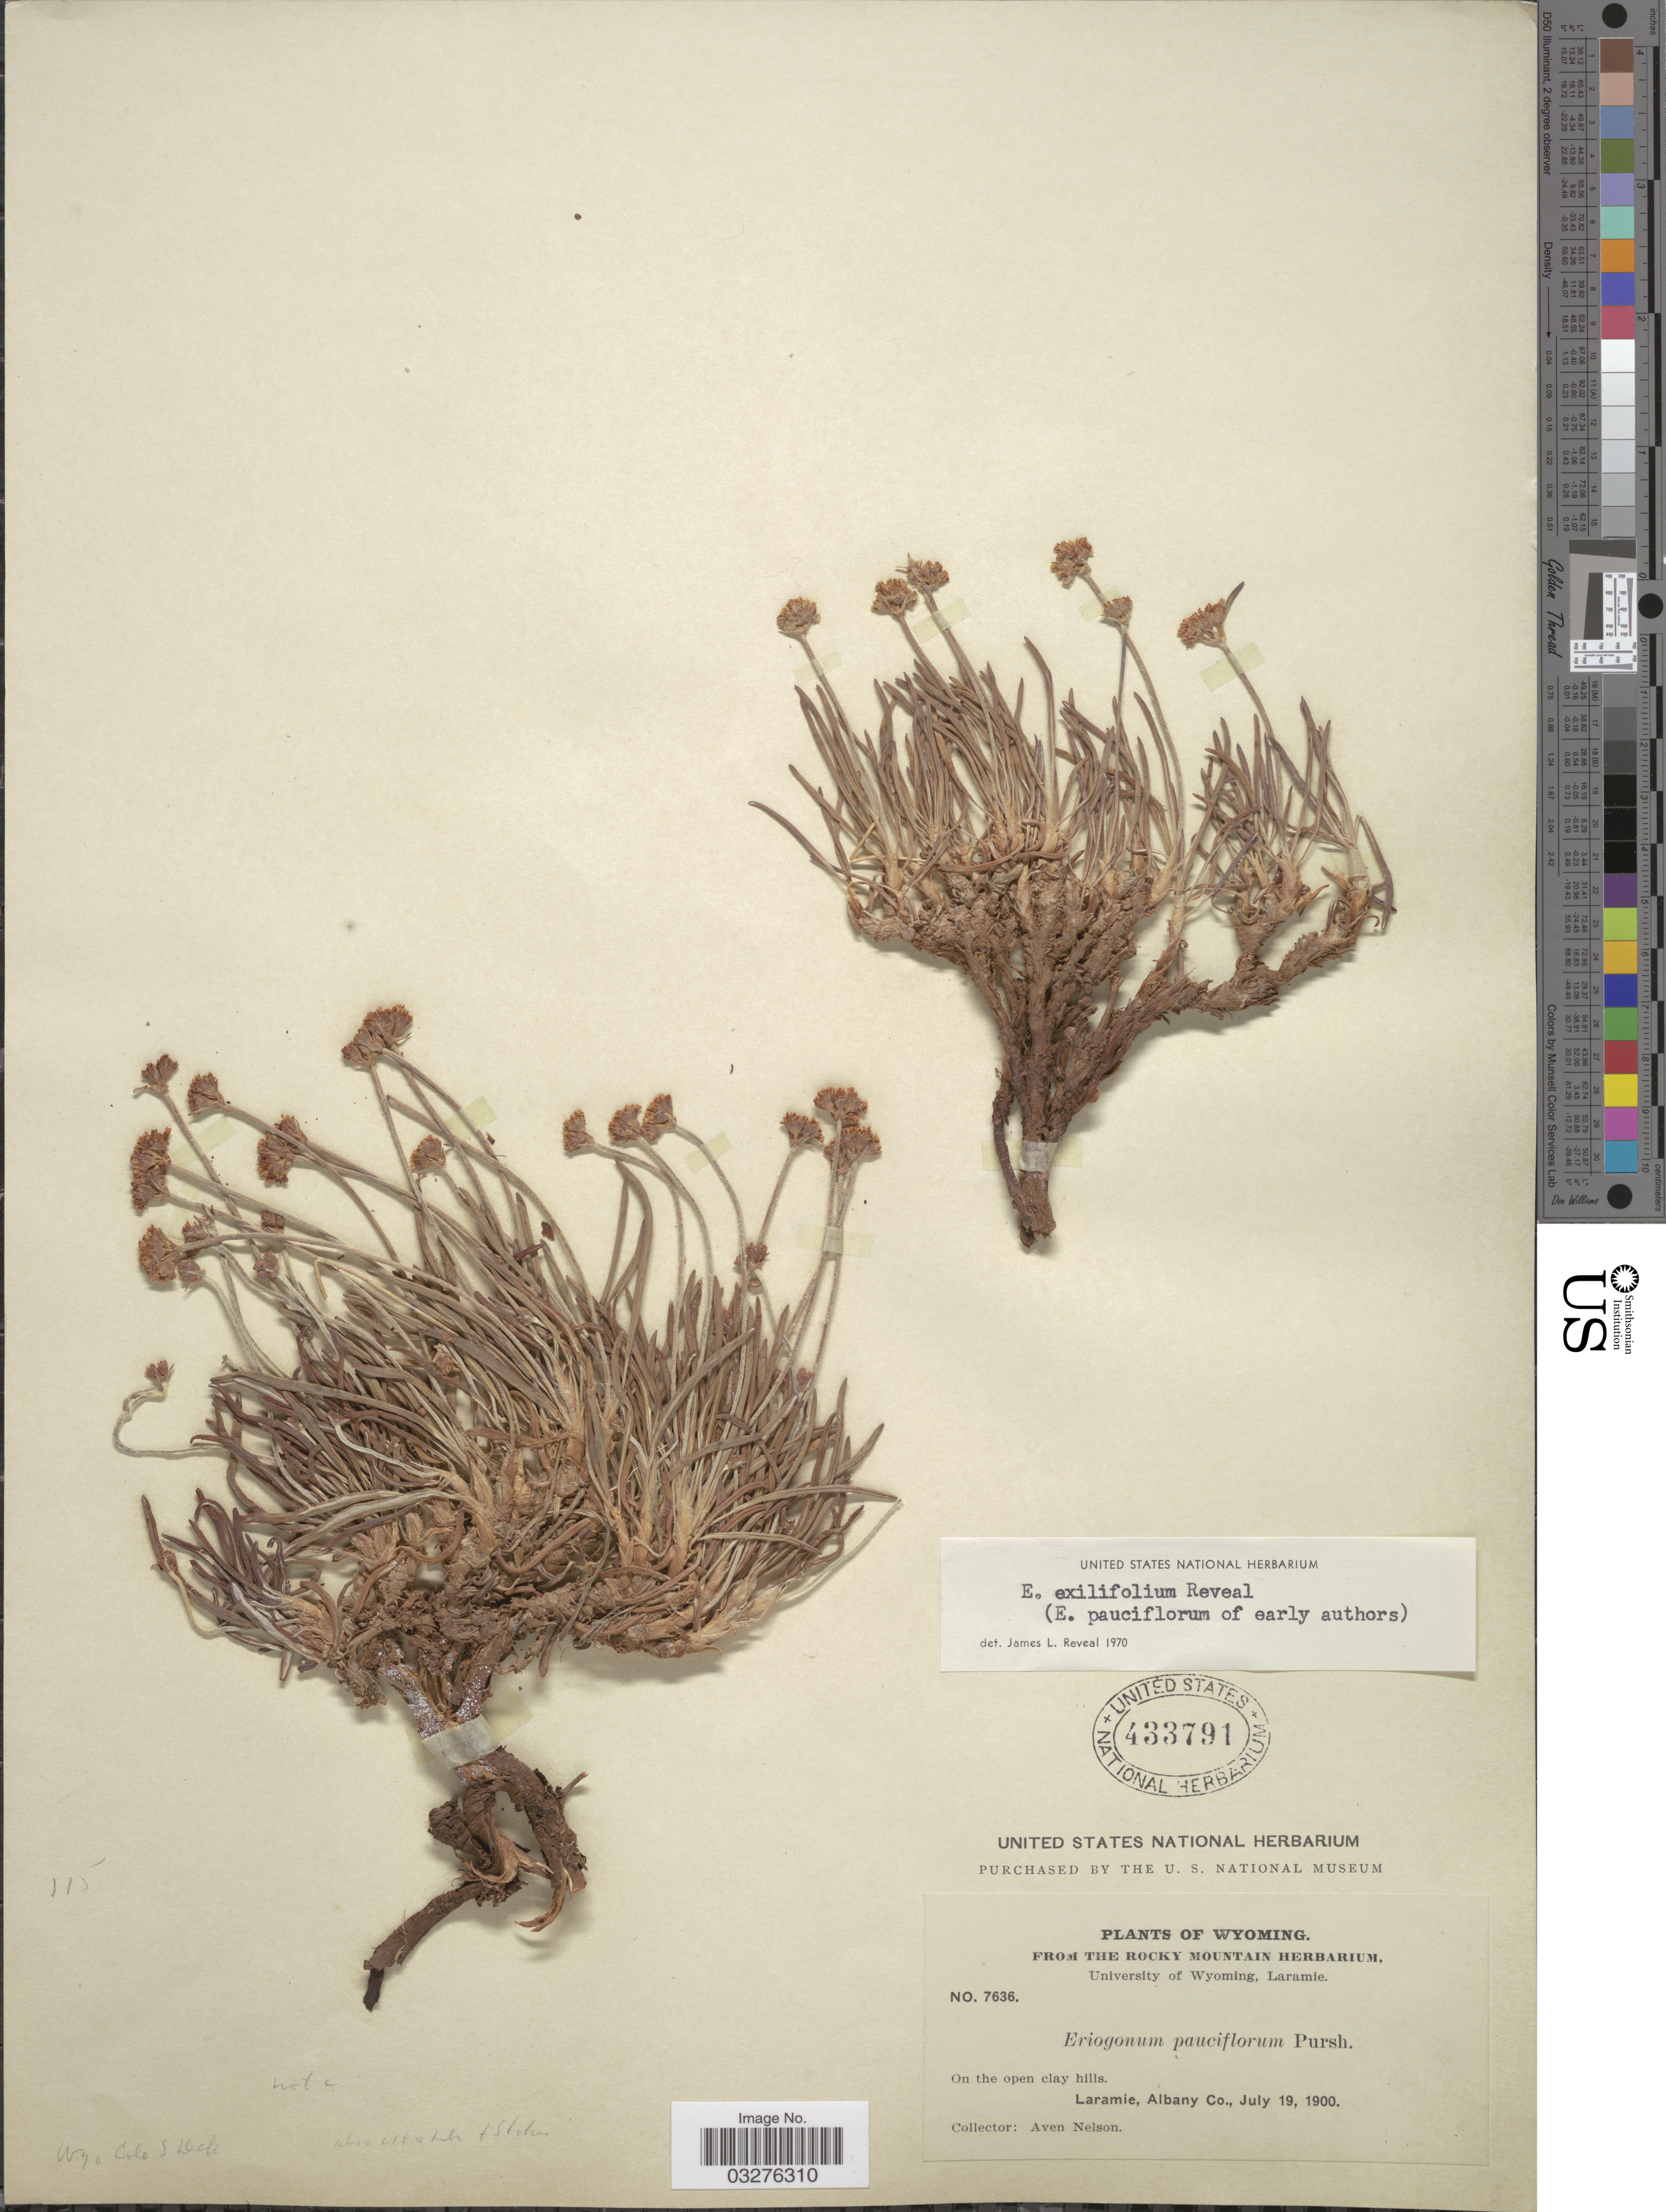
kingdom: Plantae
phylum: Tracheophyta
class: Magnoliopsida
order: Caryophyllales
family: Polygonaceae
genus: Eriogonum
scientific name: Eriogonum exilifolium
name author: Reveal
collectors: A. Nelson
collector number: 7636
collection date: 1900-07-19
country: United States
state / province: Wyoming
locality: Laramie, Albany Co.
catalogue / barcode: US 433791